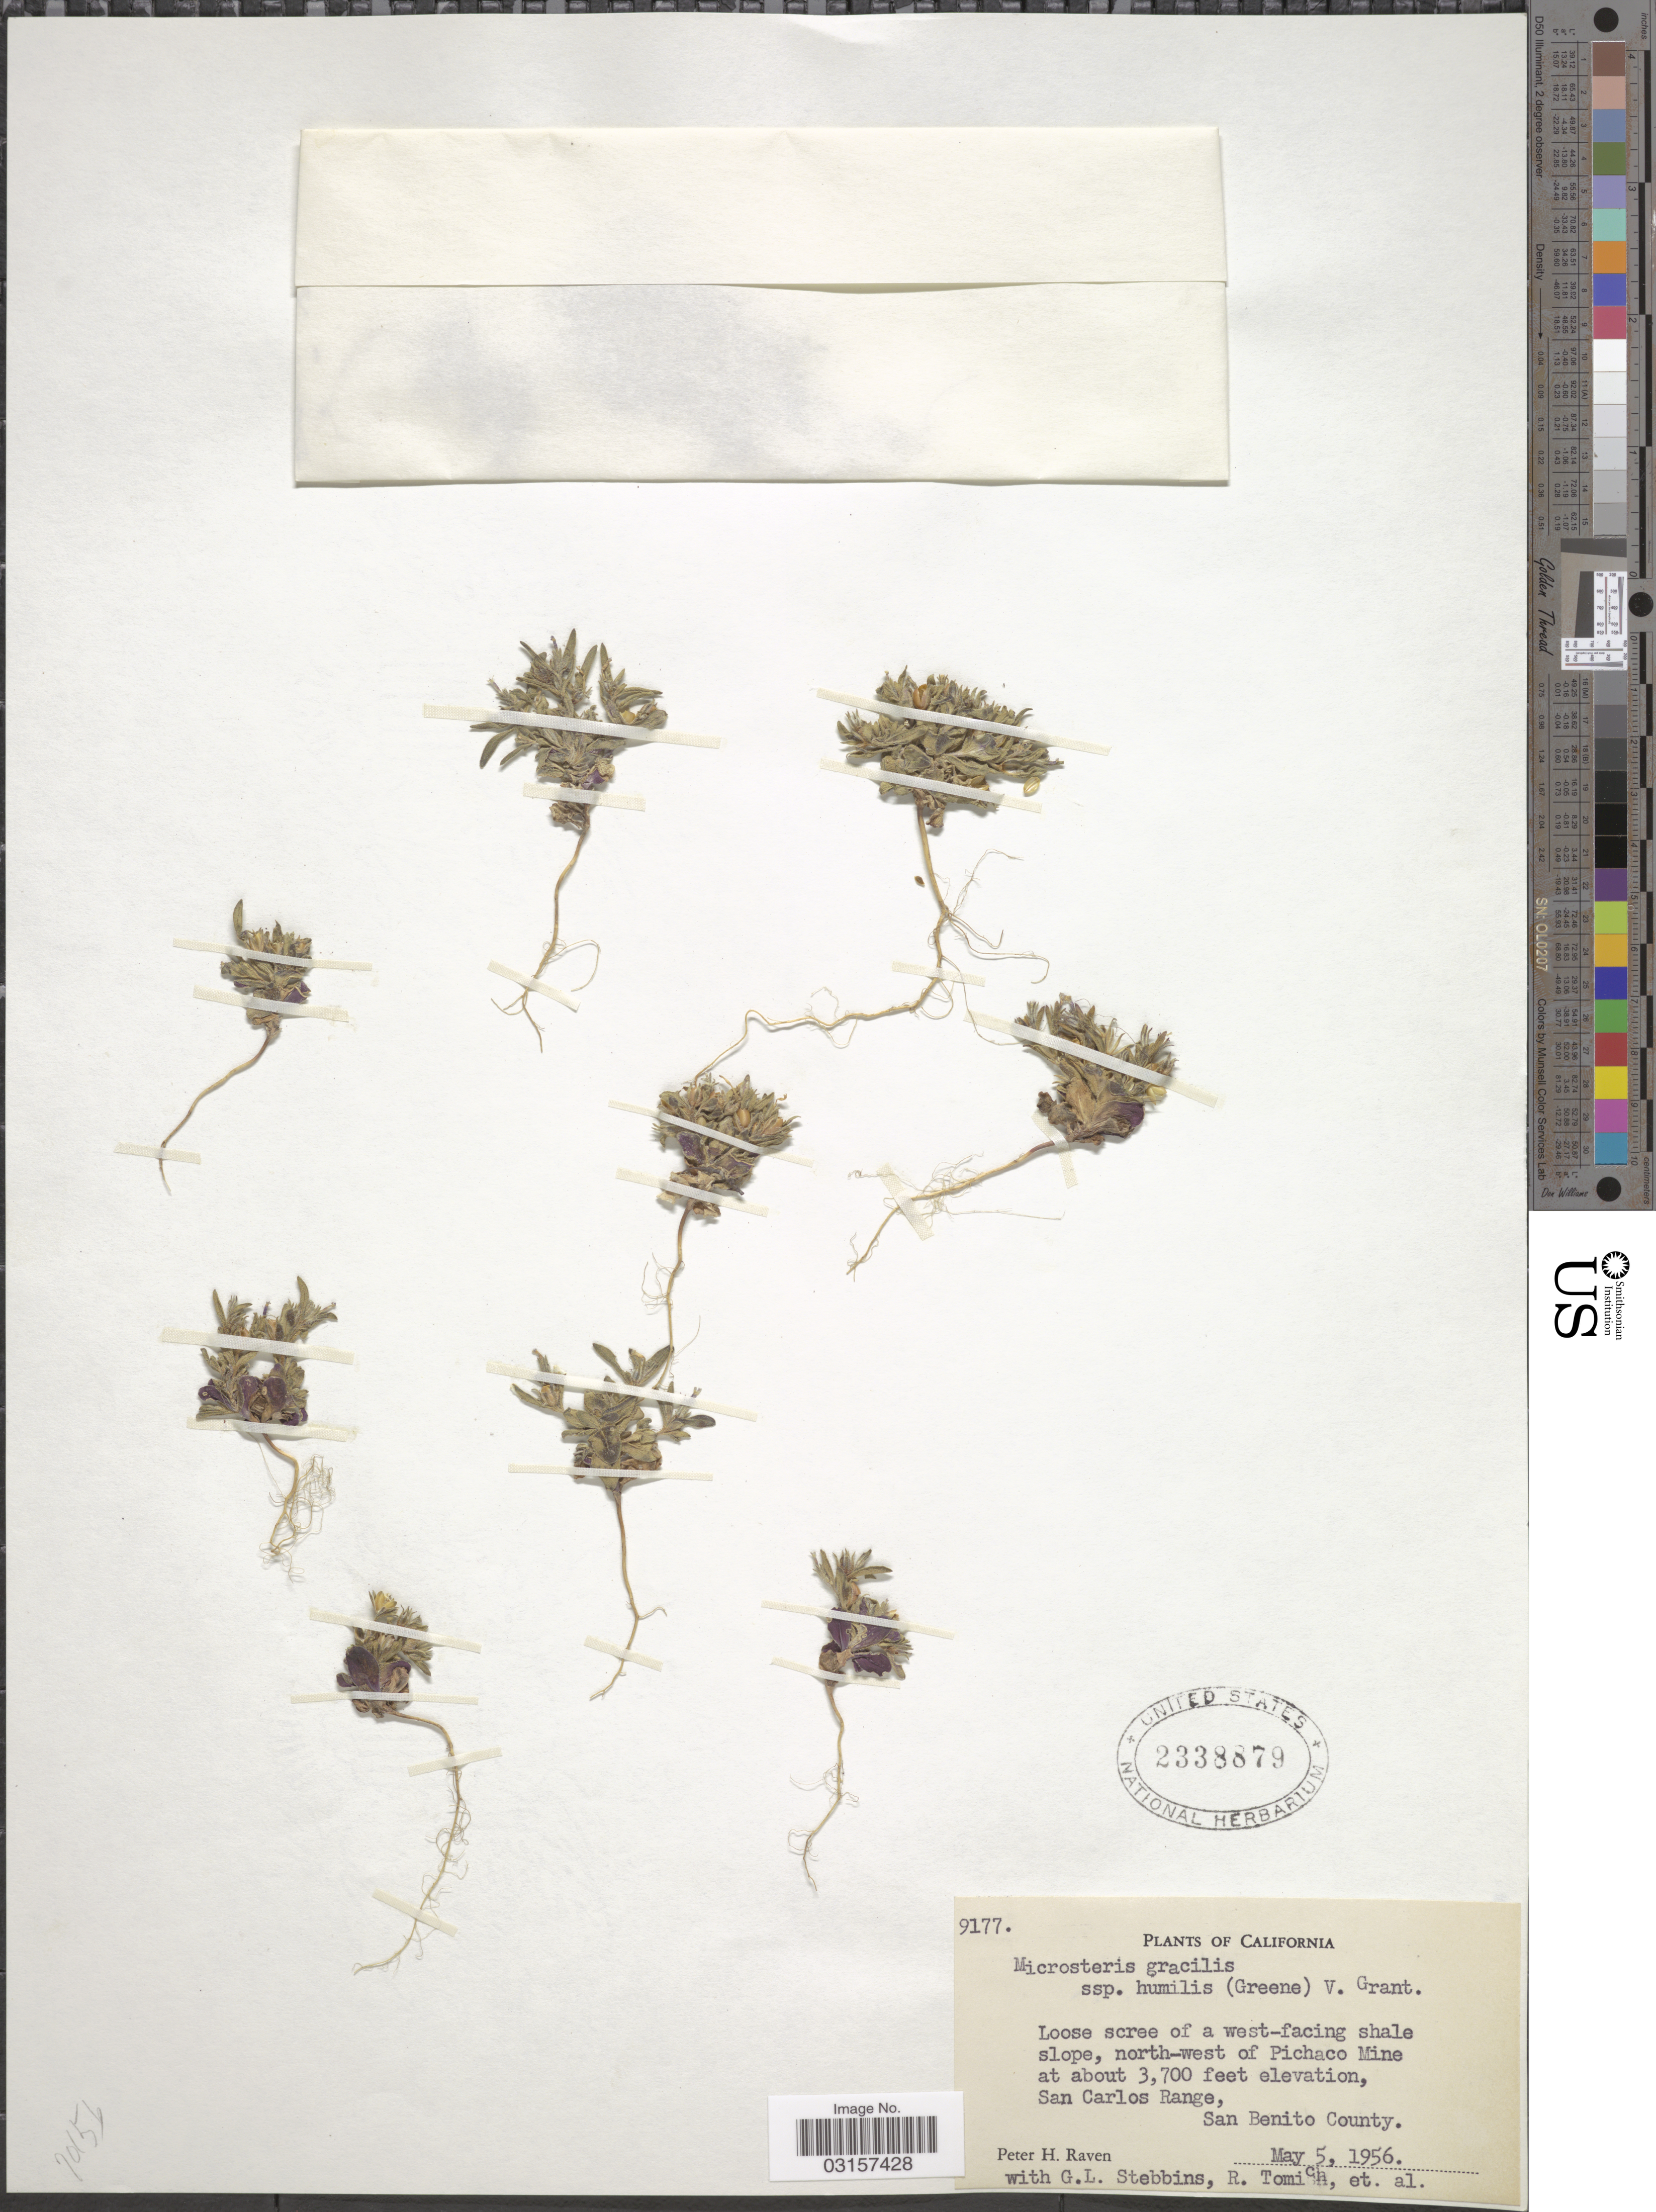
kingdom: Plantae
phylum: Tracheophyta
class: Magnoliopsida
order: Ericales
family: Polemoniaceae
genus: Microsteris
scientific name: Microsteris gracilis var. humilior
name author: (Hook.) Cronquist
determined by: (US) Smithsonian Institution - National Museum of Natural History - Department of Botany (UNITED STATES)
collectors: P. Raven, G. L. Stebbins, R. Tomich & et al.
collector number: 9177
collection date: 1956-05-05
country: United States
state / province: California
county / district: San Benito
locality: Loose scree of west-facing shale slope, north-west of Pichaco Mine, San Carlos Range, San Benito County.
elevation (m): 1128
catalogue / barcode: US 2338879